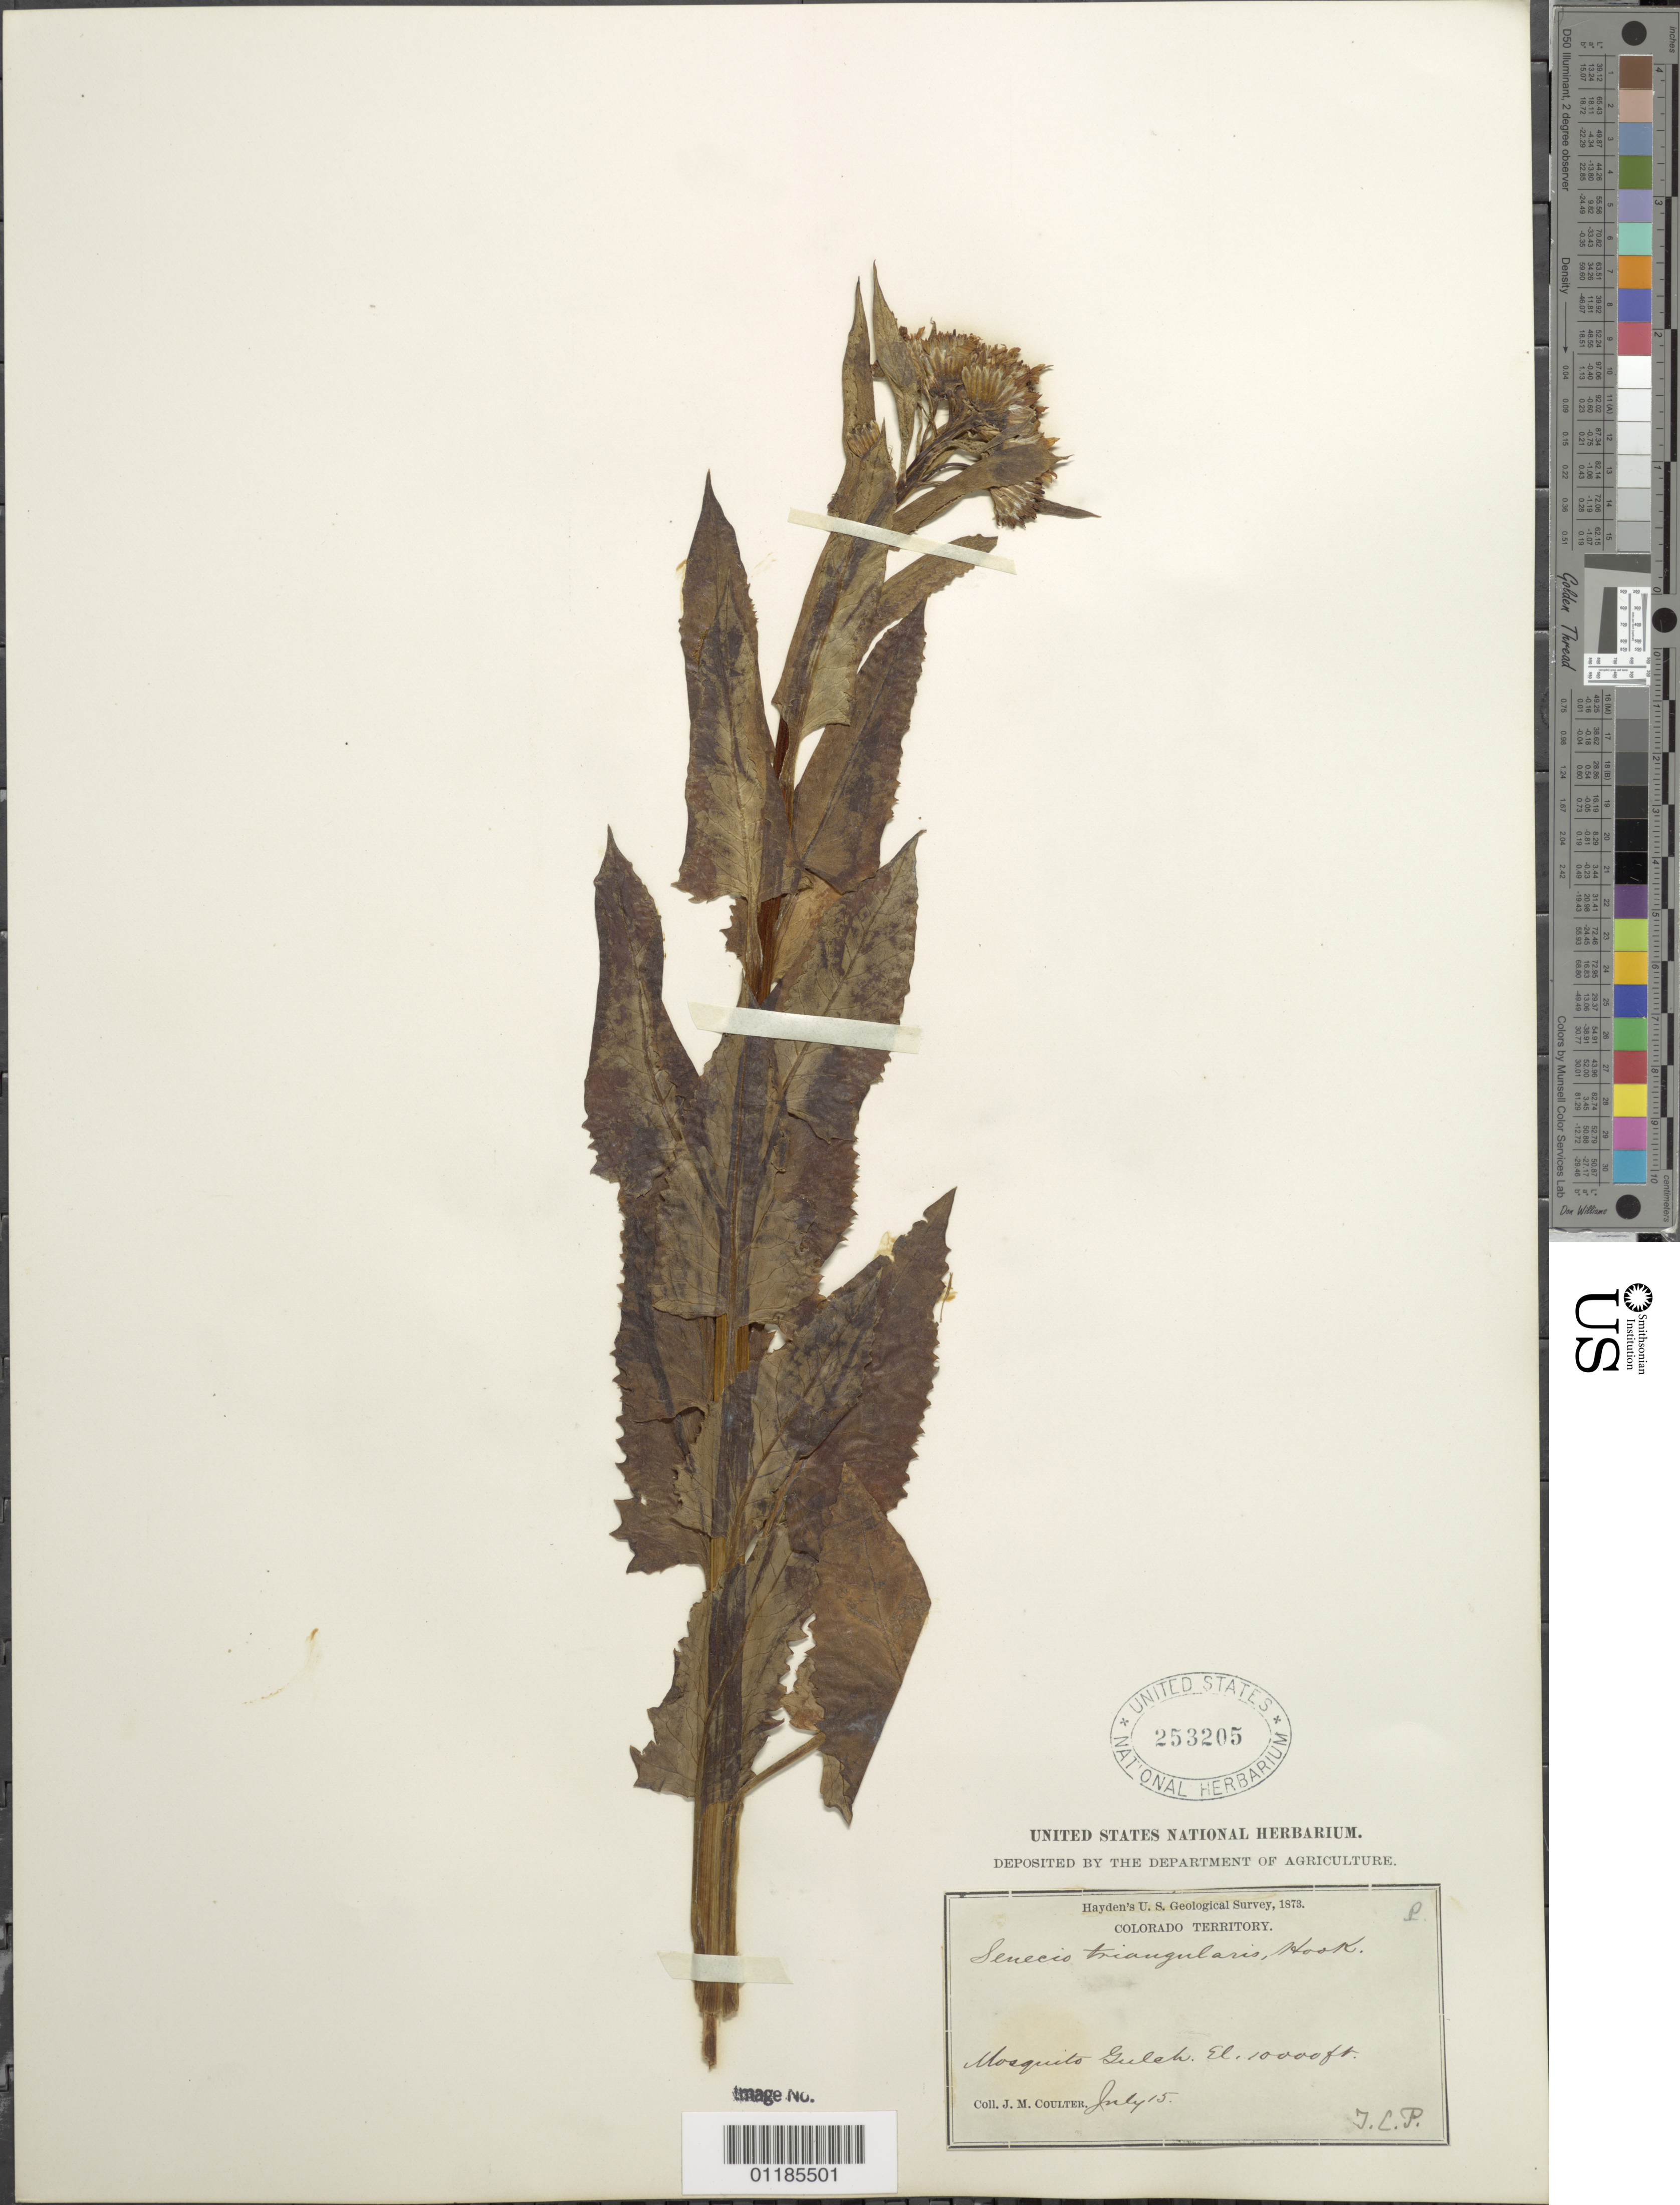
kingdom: Plantae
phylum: Tracheophyta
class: Magnoliopsida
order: Asterales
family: Asteraceae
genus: Senecio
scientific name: Senecio triangularis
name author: Hook.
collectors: J. M. Coulter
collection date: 1873-07-15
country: United States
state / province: Colorado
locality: Mosquito Gulch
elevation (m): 3048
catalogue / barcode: US 253205